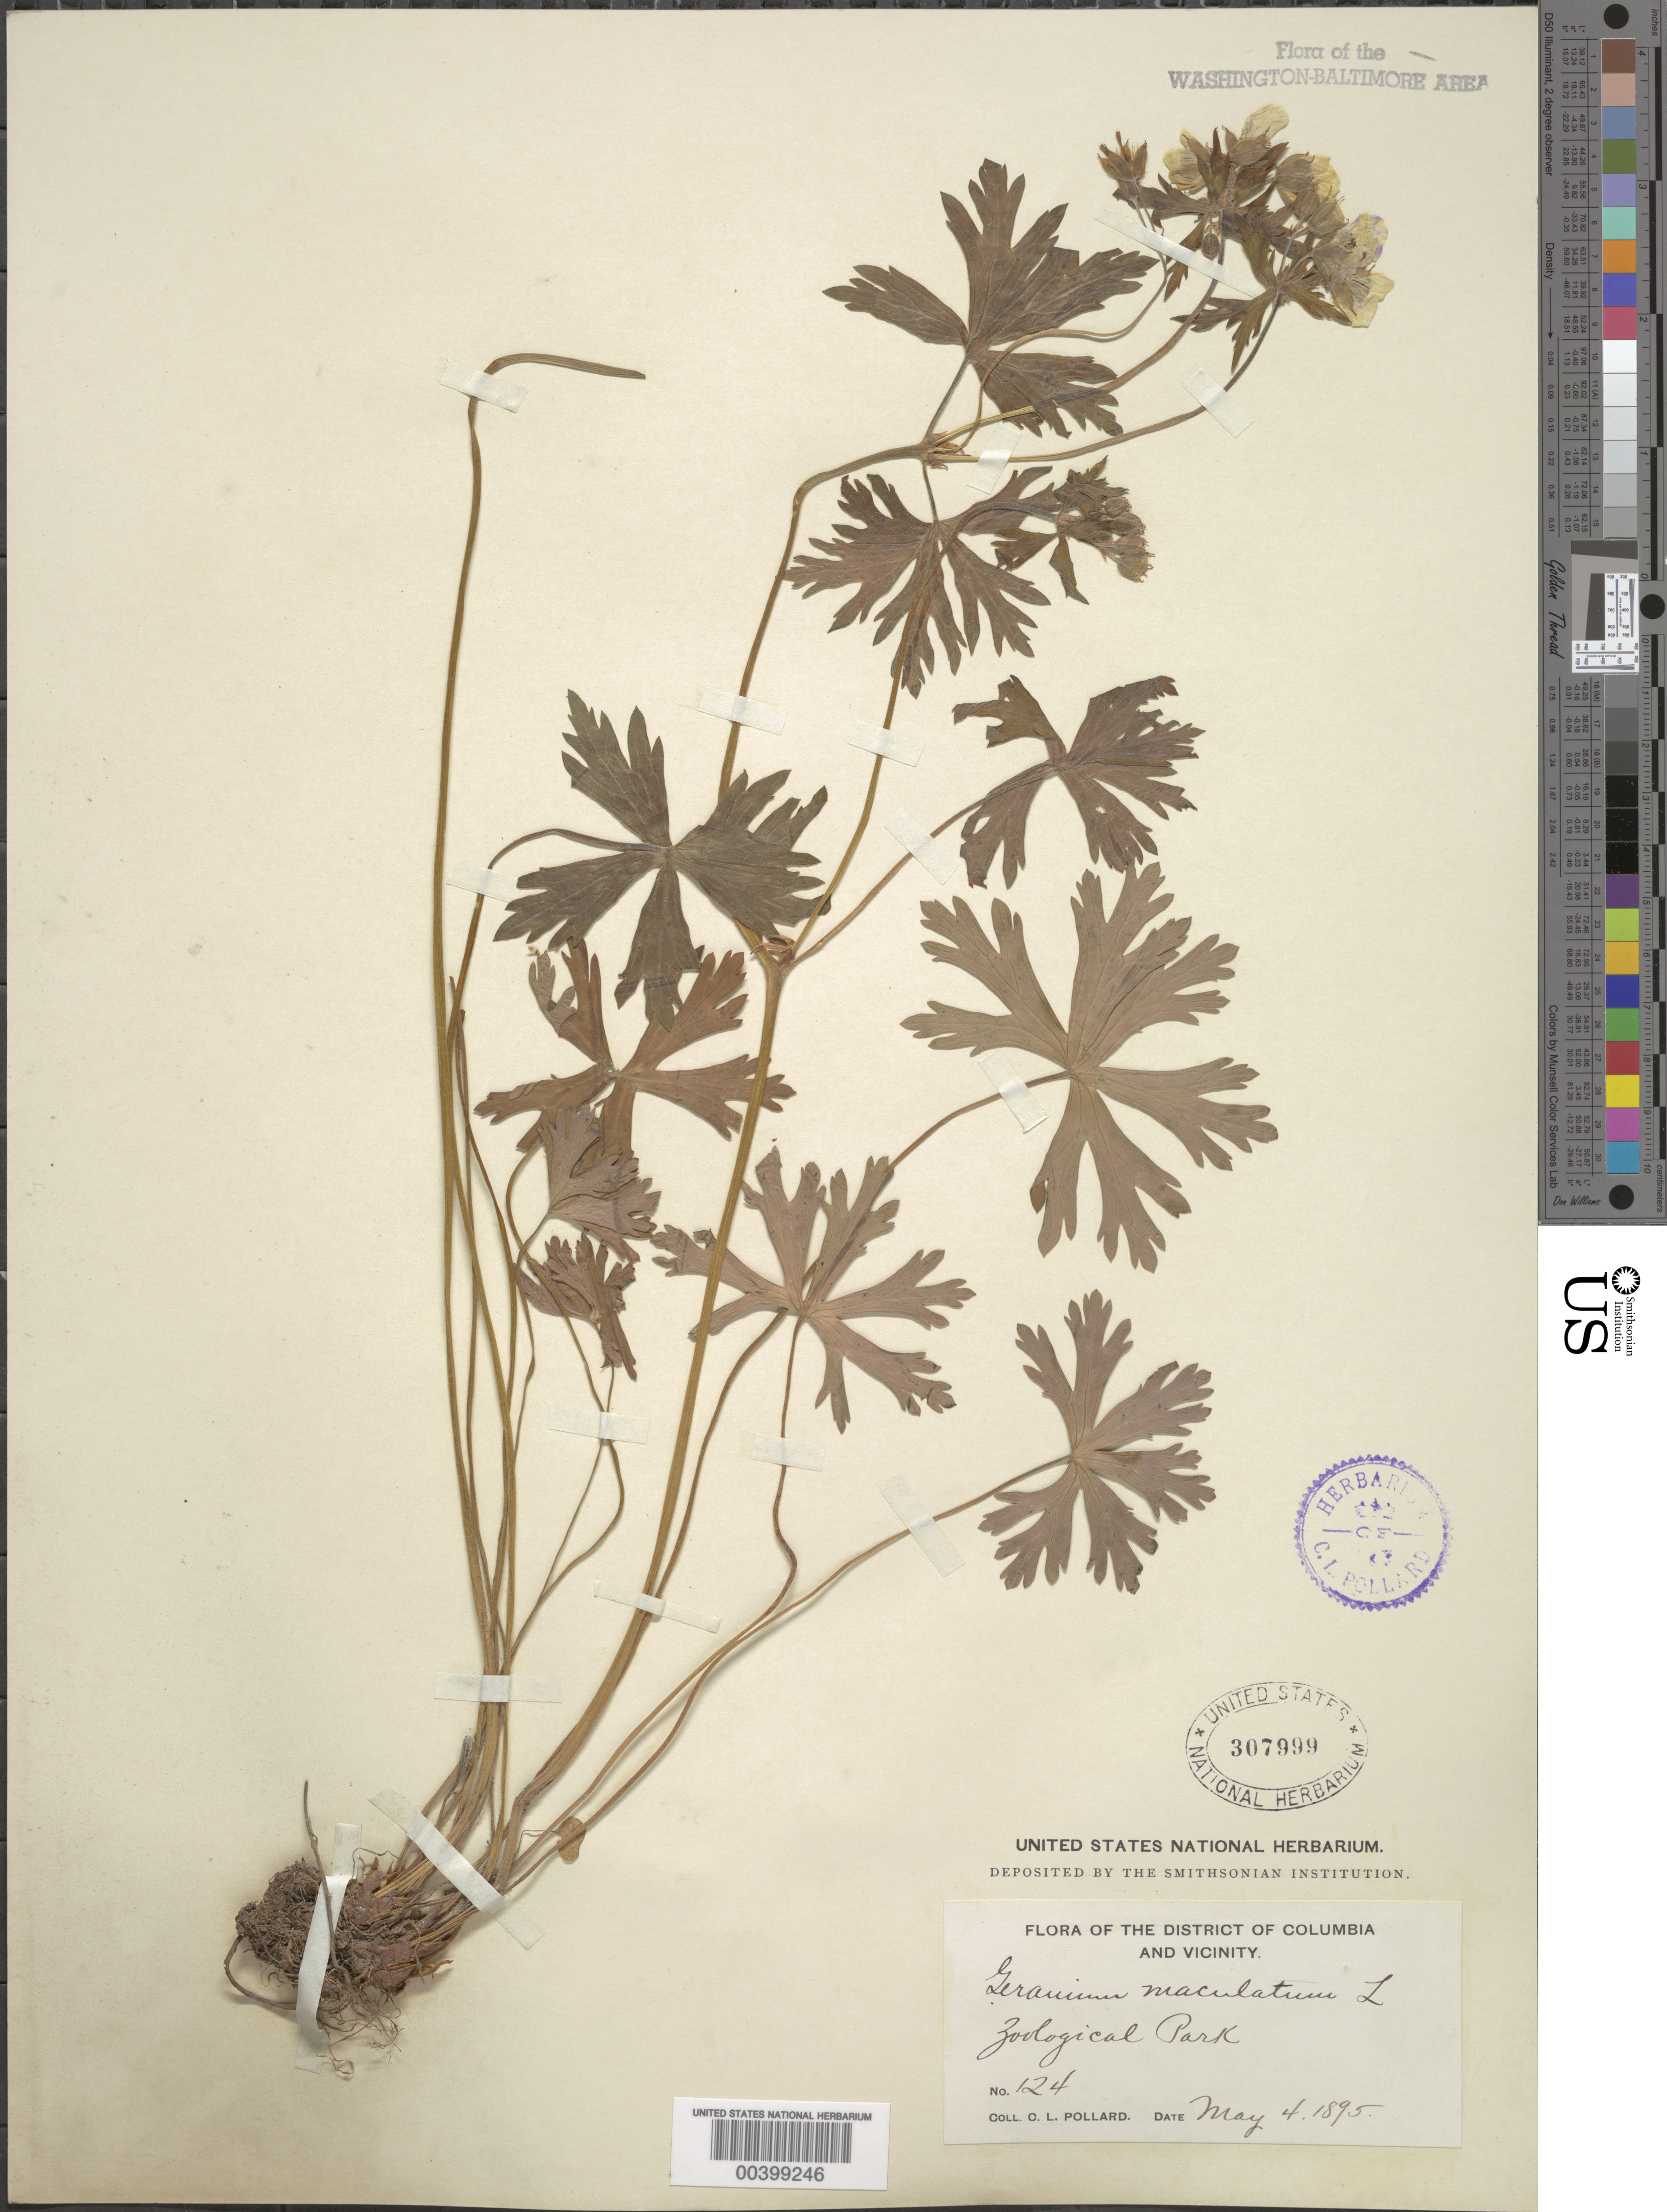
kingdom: Plantae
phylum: Tracheophyta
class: Magnoliopsida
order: Geraniales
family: Geraniaceae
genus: Geranium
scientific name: Geranium maculatum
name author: L.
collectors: C. L. Pollard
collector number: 124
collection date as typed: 04 May 1895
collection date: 1895-05-04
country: United States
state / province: District of Columbia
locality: Zoological Park Rock Creek Park and vicinity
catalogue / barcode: US 307999